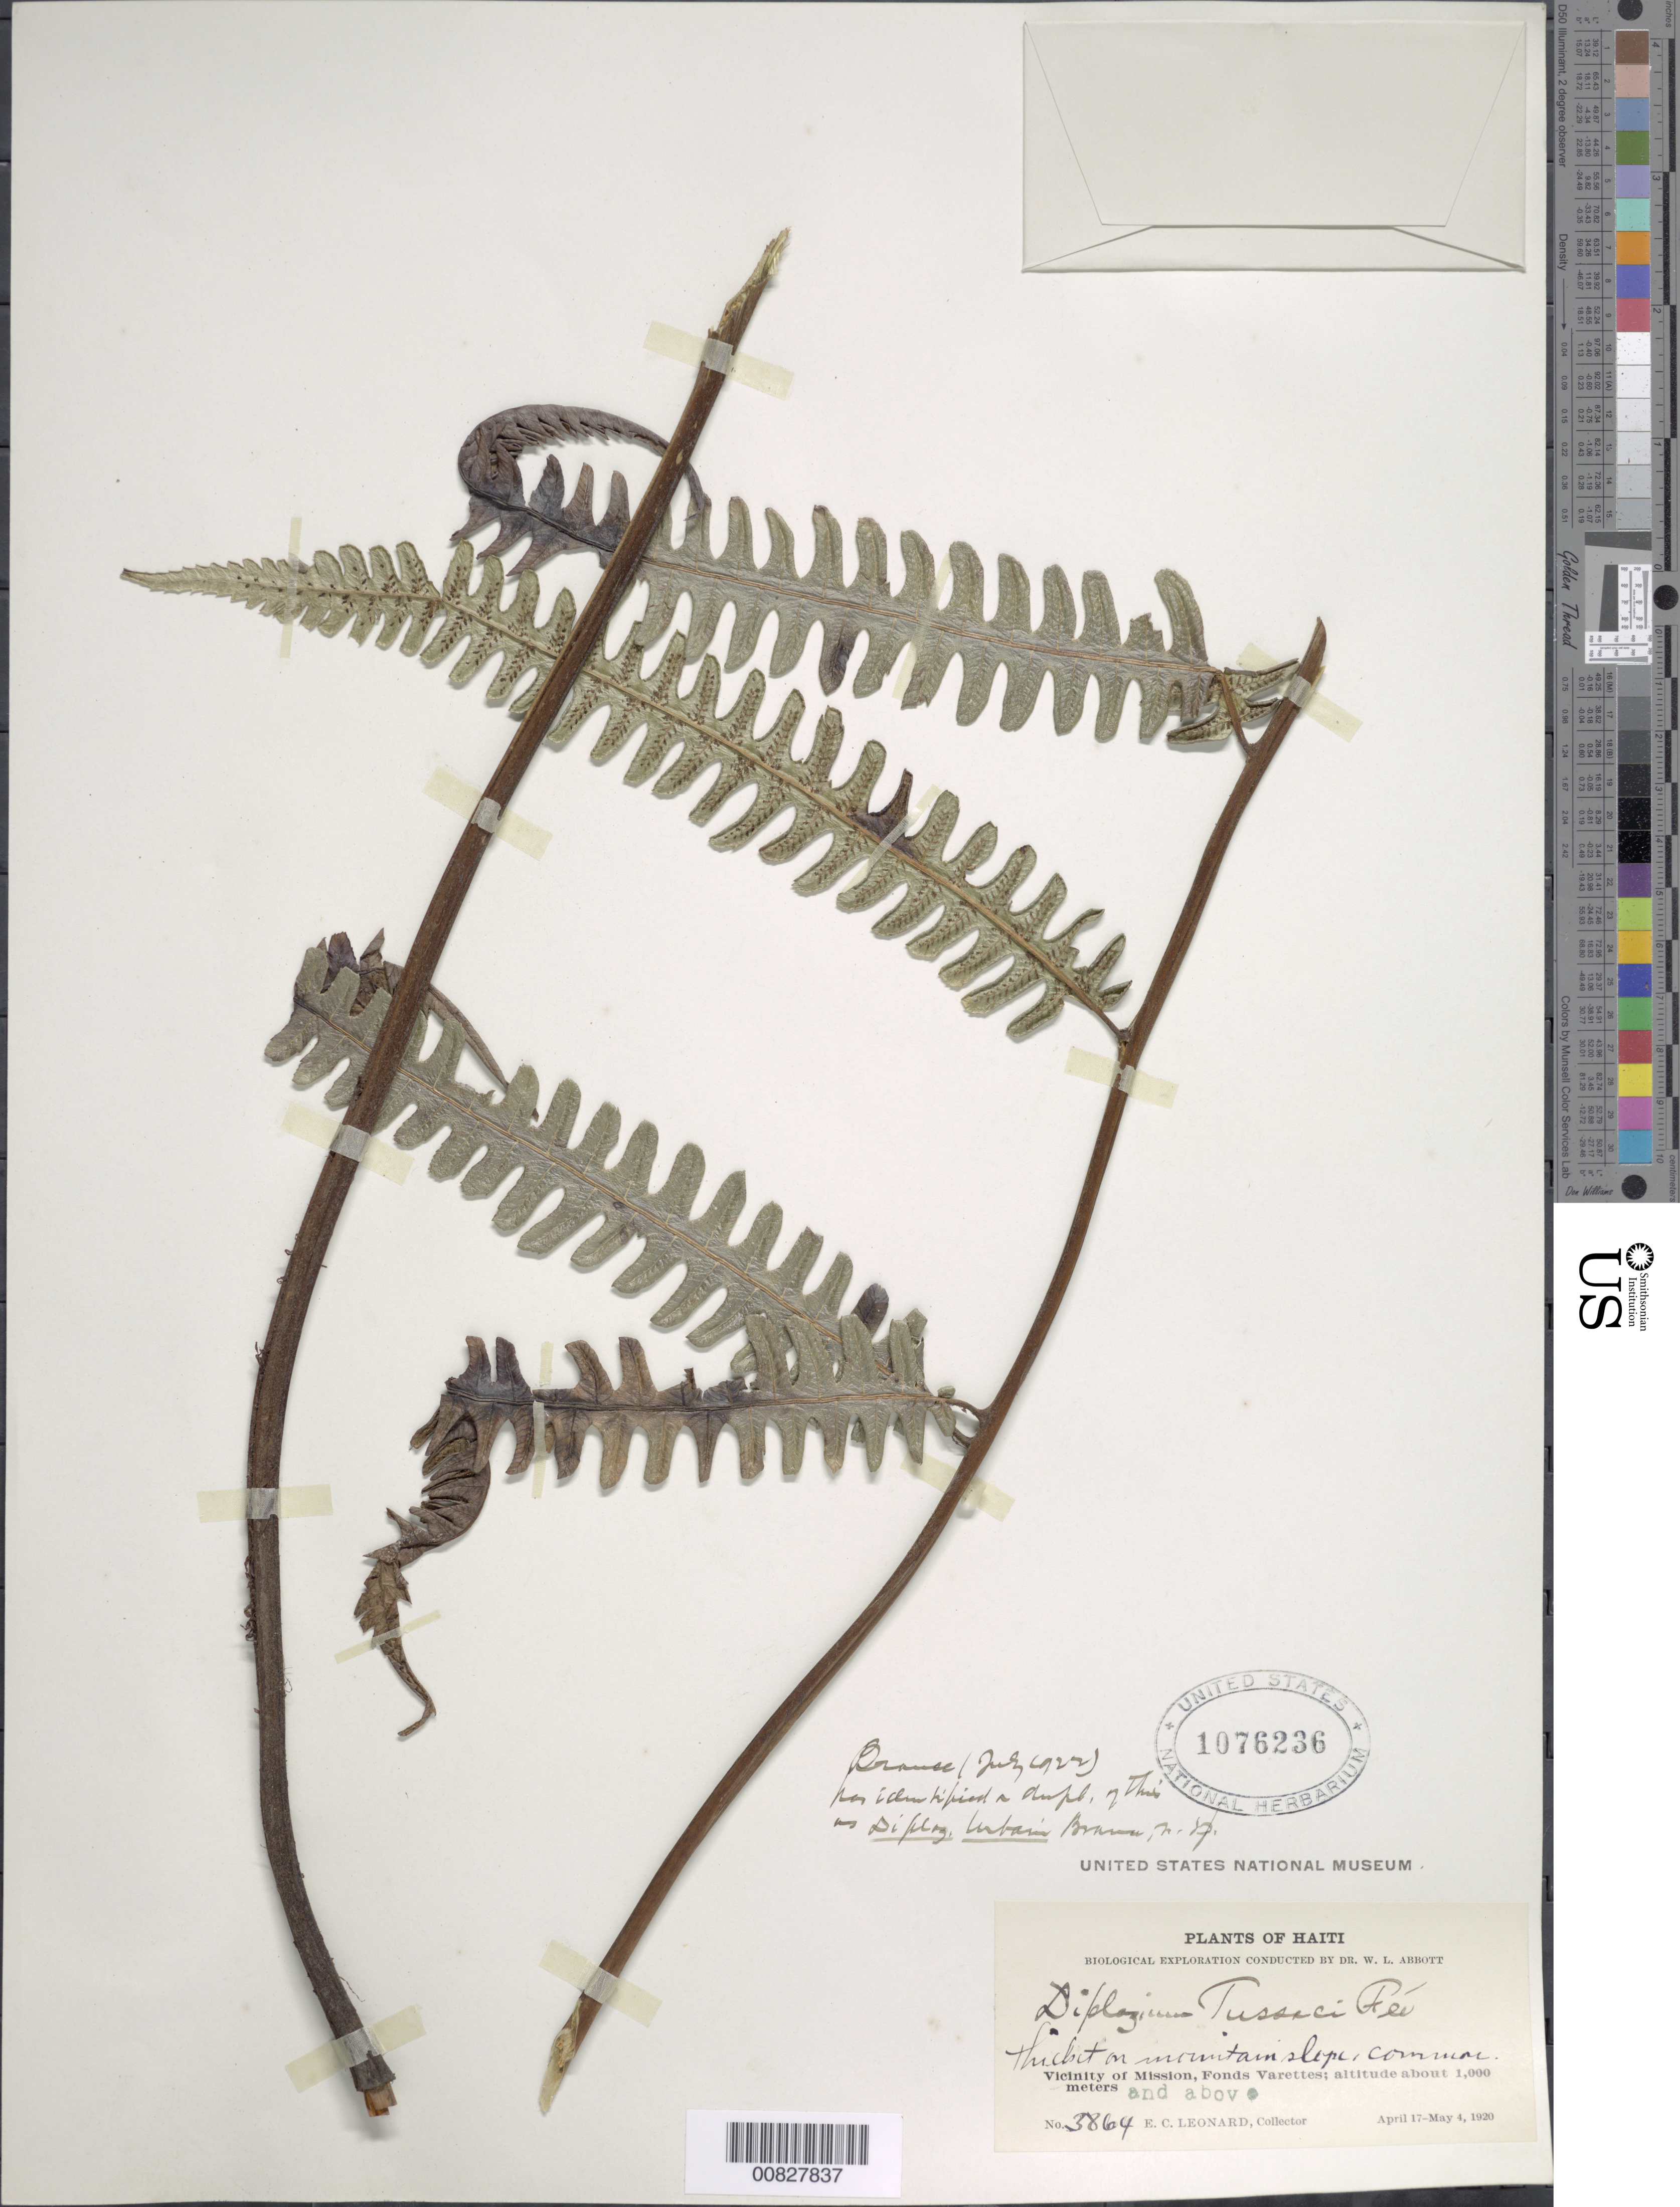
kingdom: Plantae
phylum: Tracheophyta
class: Polypodiopsida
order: Polypodiales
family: Athyriaceae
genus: Diplazium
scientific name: Diplazium tussacii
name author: Fée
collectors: E. C. Leonard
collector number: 3864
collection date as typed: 17 Apr 1920 to 04 May 1920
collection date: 1920-04-17/1920-05-04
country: Haiti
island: Hispaniola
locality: Fonds Varettes, vicinity Mission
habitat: Thicket on mountain slope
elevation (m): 1000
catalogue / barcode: US 1076236